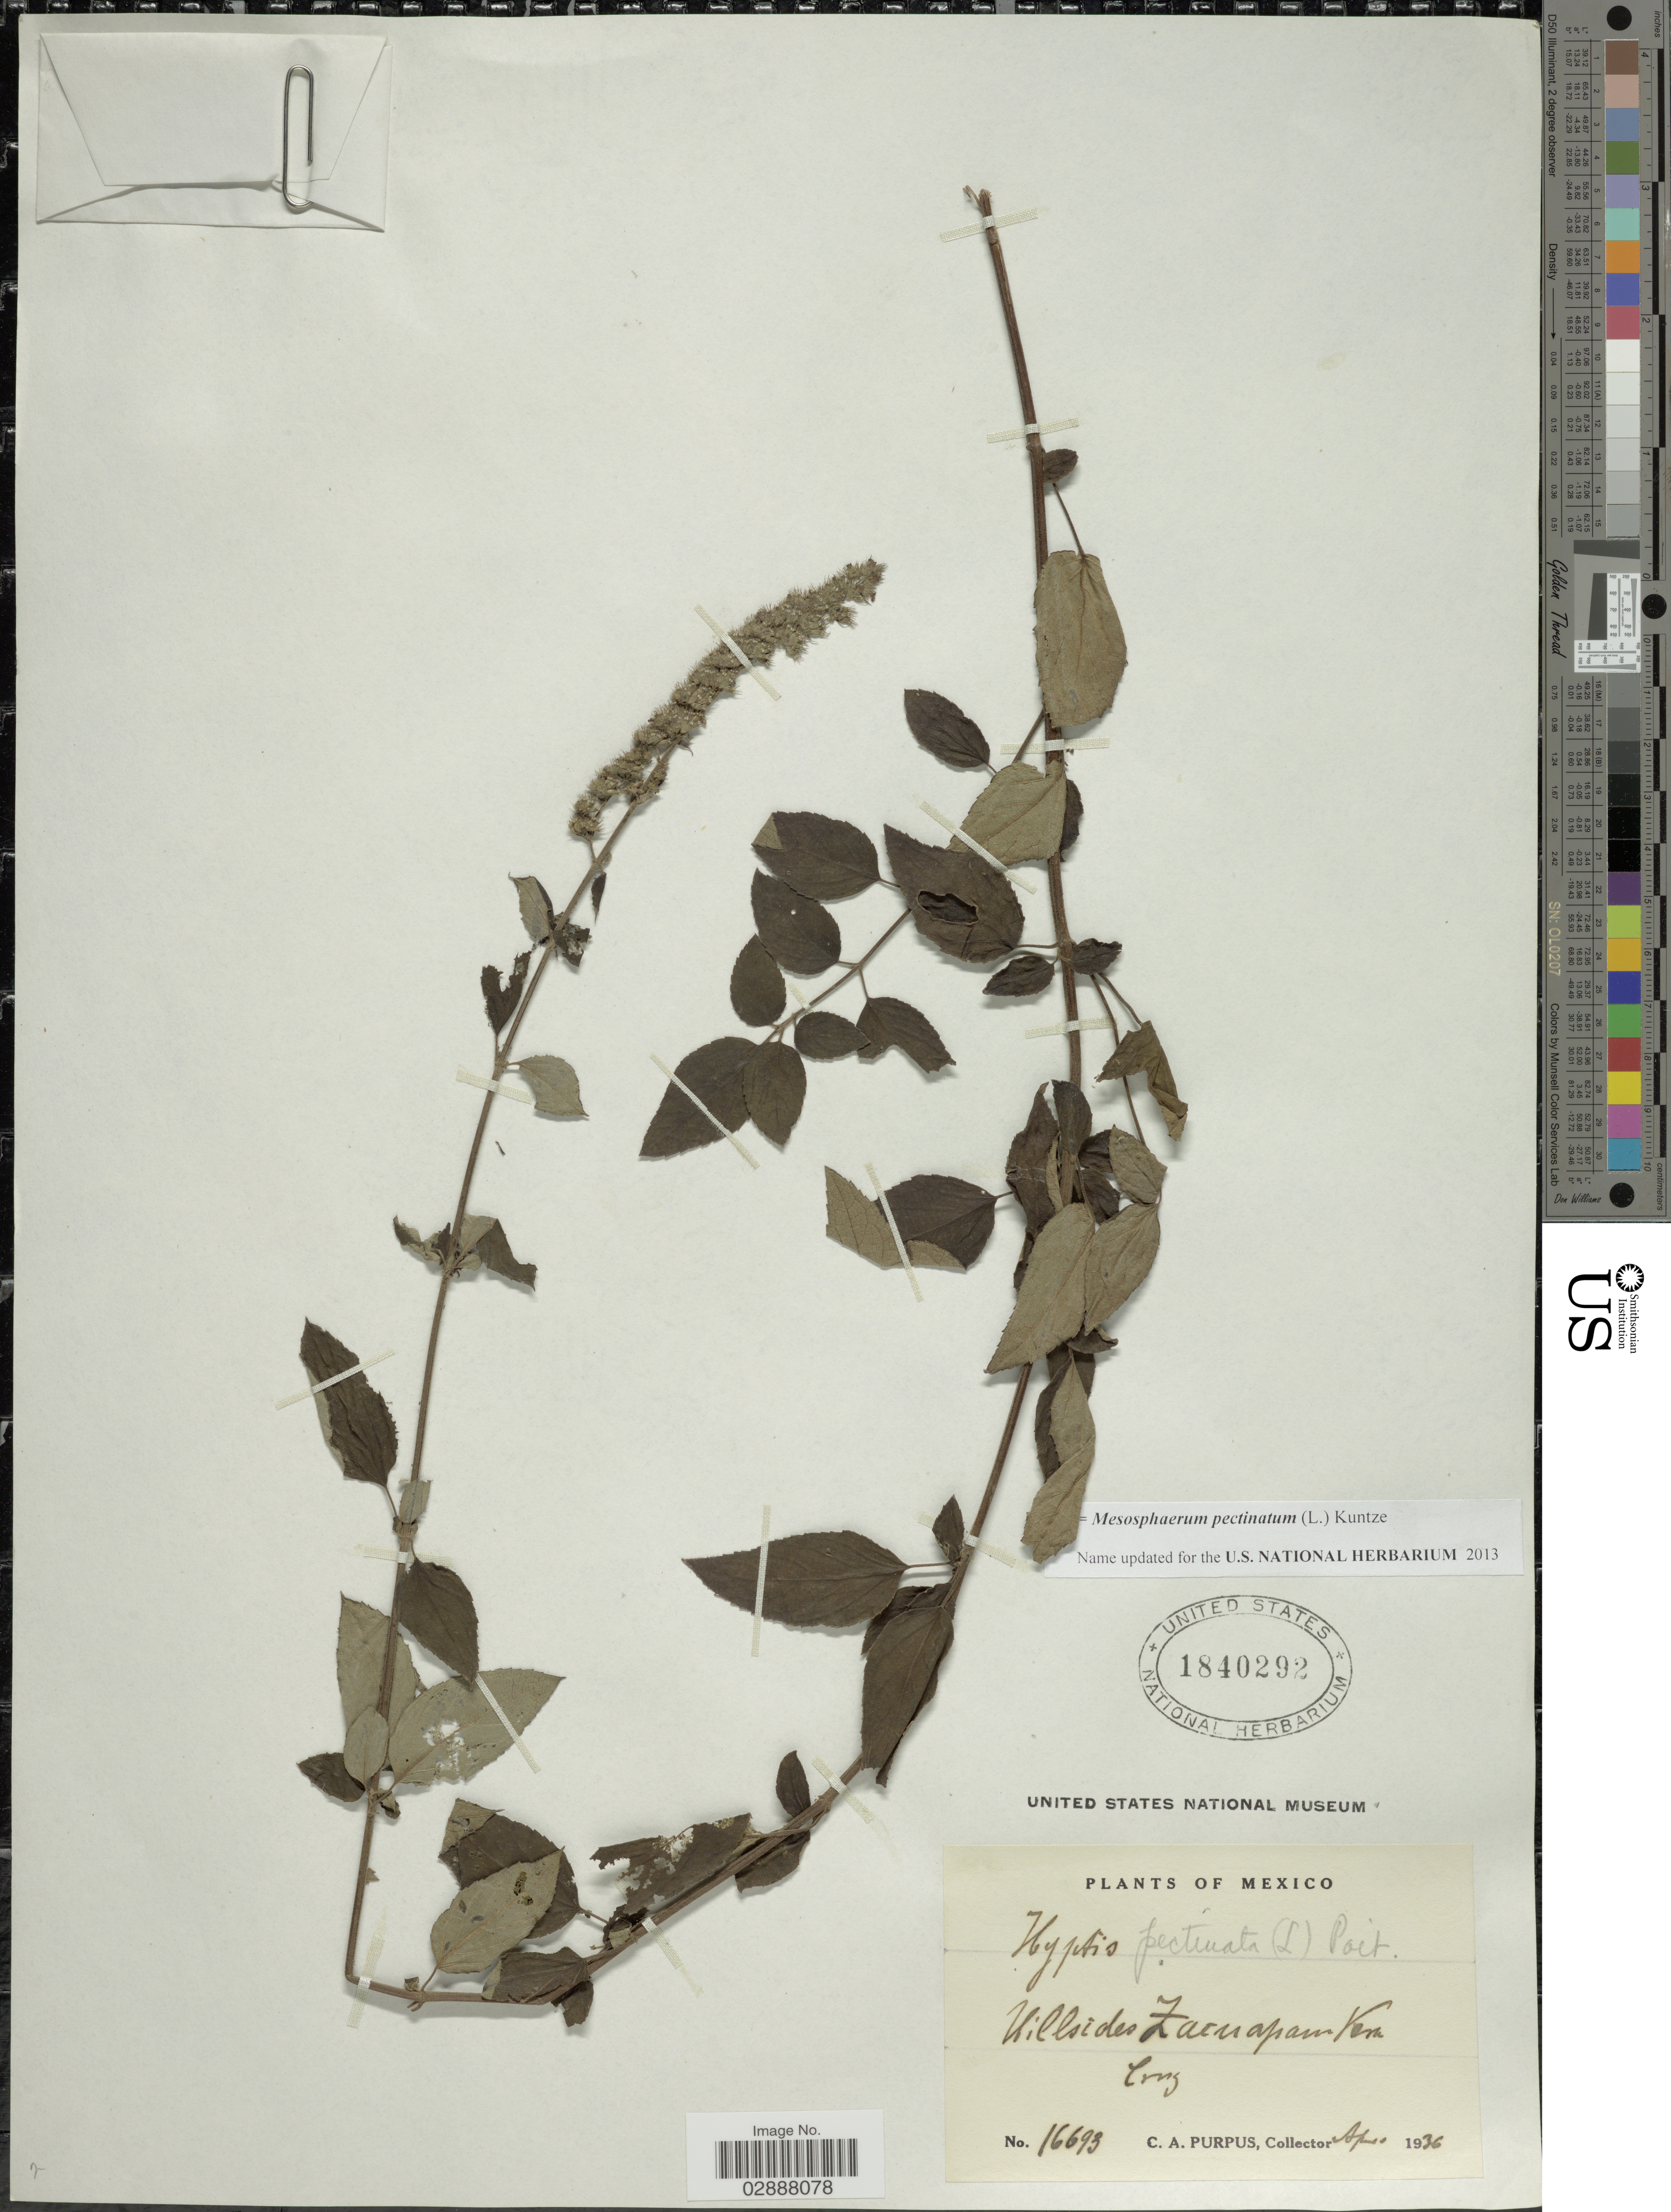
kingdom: Plantae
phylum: Tracheophyta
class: Magnoliopsida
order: Lamiales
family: Lamiaceae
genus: Mesosphaerum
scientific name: Mesosphaerum pectinatum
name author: (L.) Kuntze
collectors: C. A. Purpus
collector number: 16693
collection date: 1936-04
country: Mexico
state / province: Veracruz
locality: Hillsides Zacuapan Vera Cruz.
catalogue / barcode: US 1840292